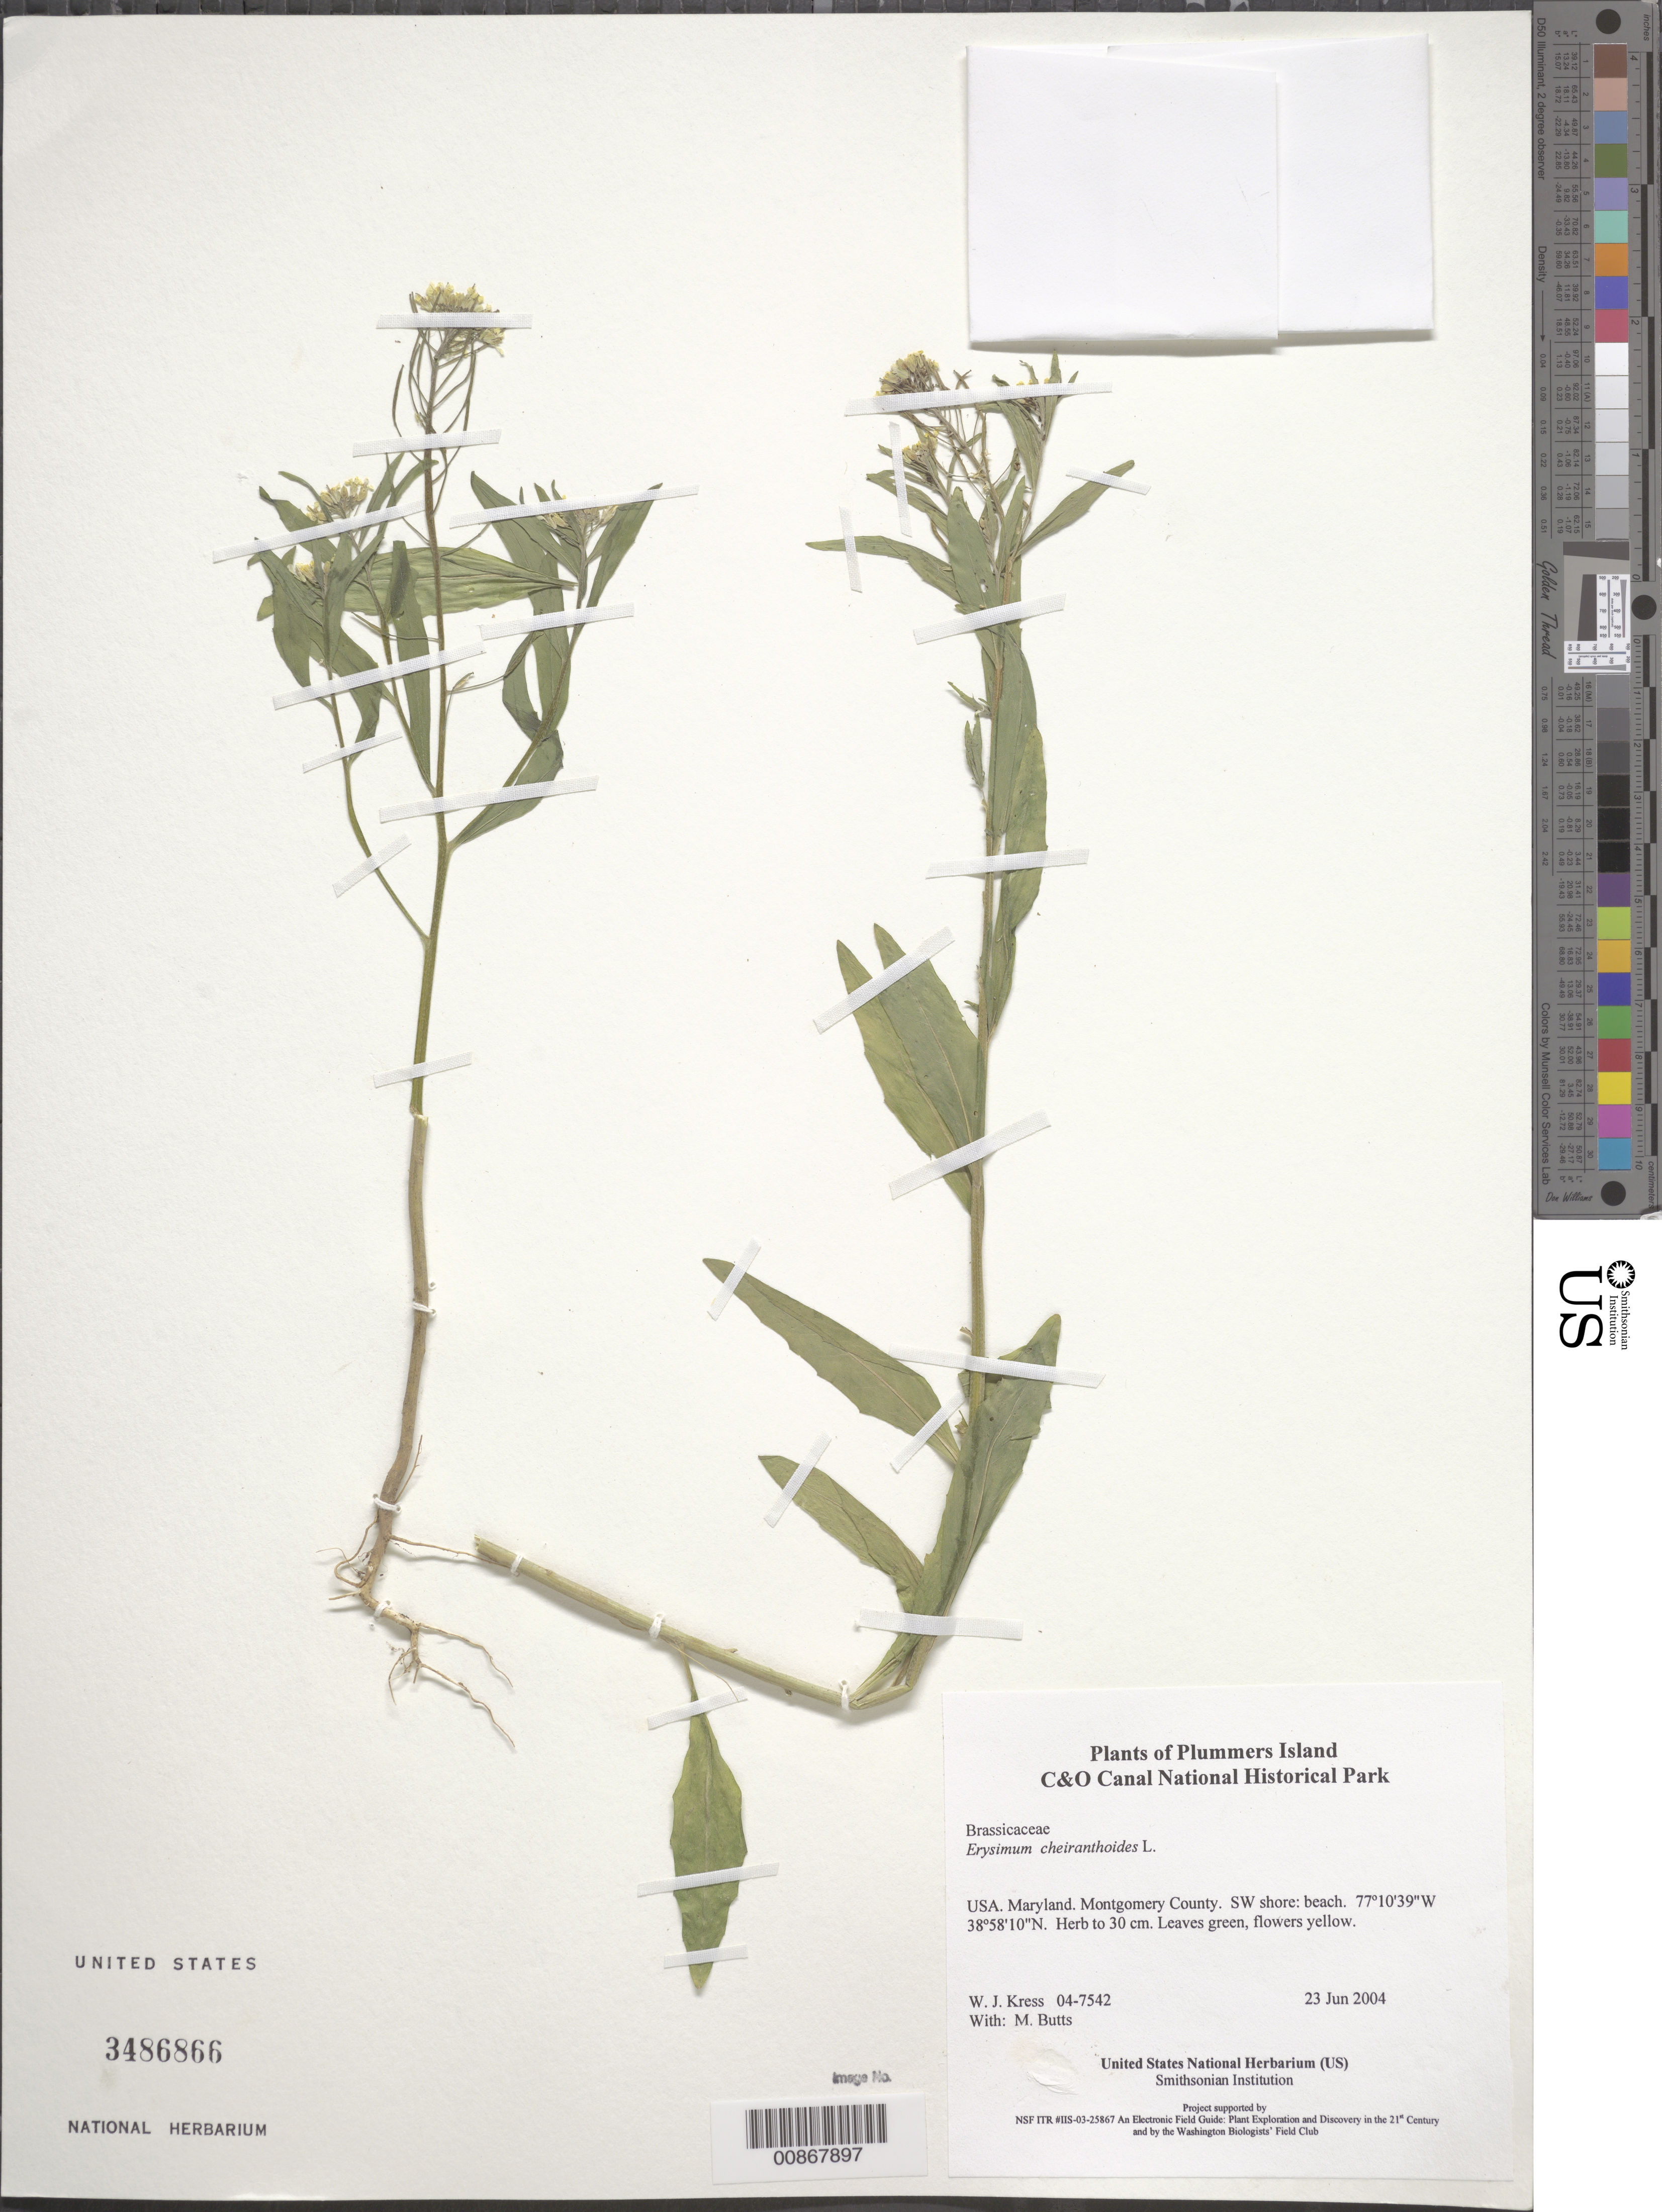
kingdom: Plantae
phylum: Tracheophyta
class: Magnoliopsida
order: Brassicales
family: Brassicaceae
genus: Erysimum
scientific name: Erysimum cheiranthoides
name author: L.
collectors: W. J. Kress & M. B. Butts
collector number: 04-7542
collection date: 2004-06-23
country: United States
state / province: Maryland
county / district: Montgomery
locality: Chesapeake and Ohio Canal National Historical Park, Plummers Island, SW shore: beach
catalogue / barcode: US 3486866